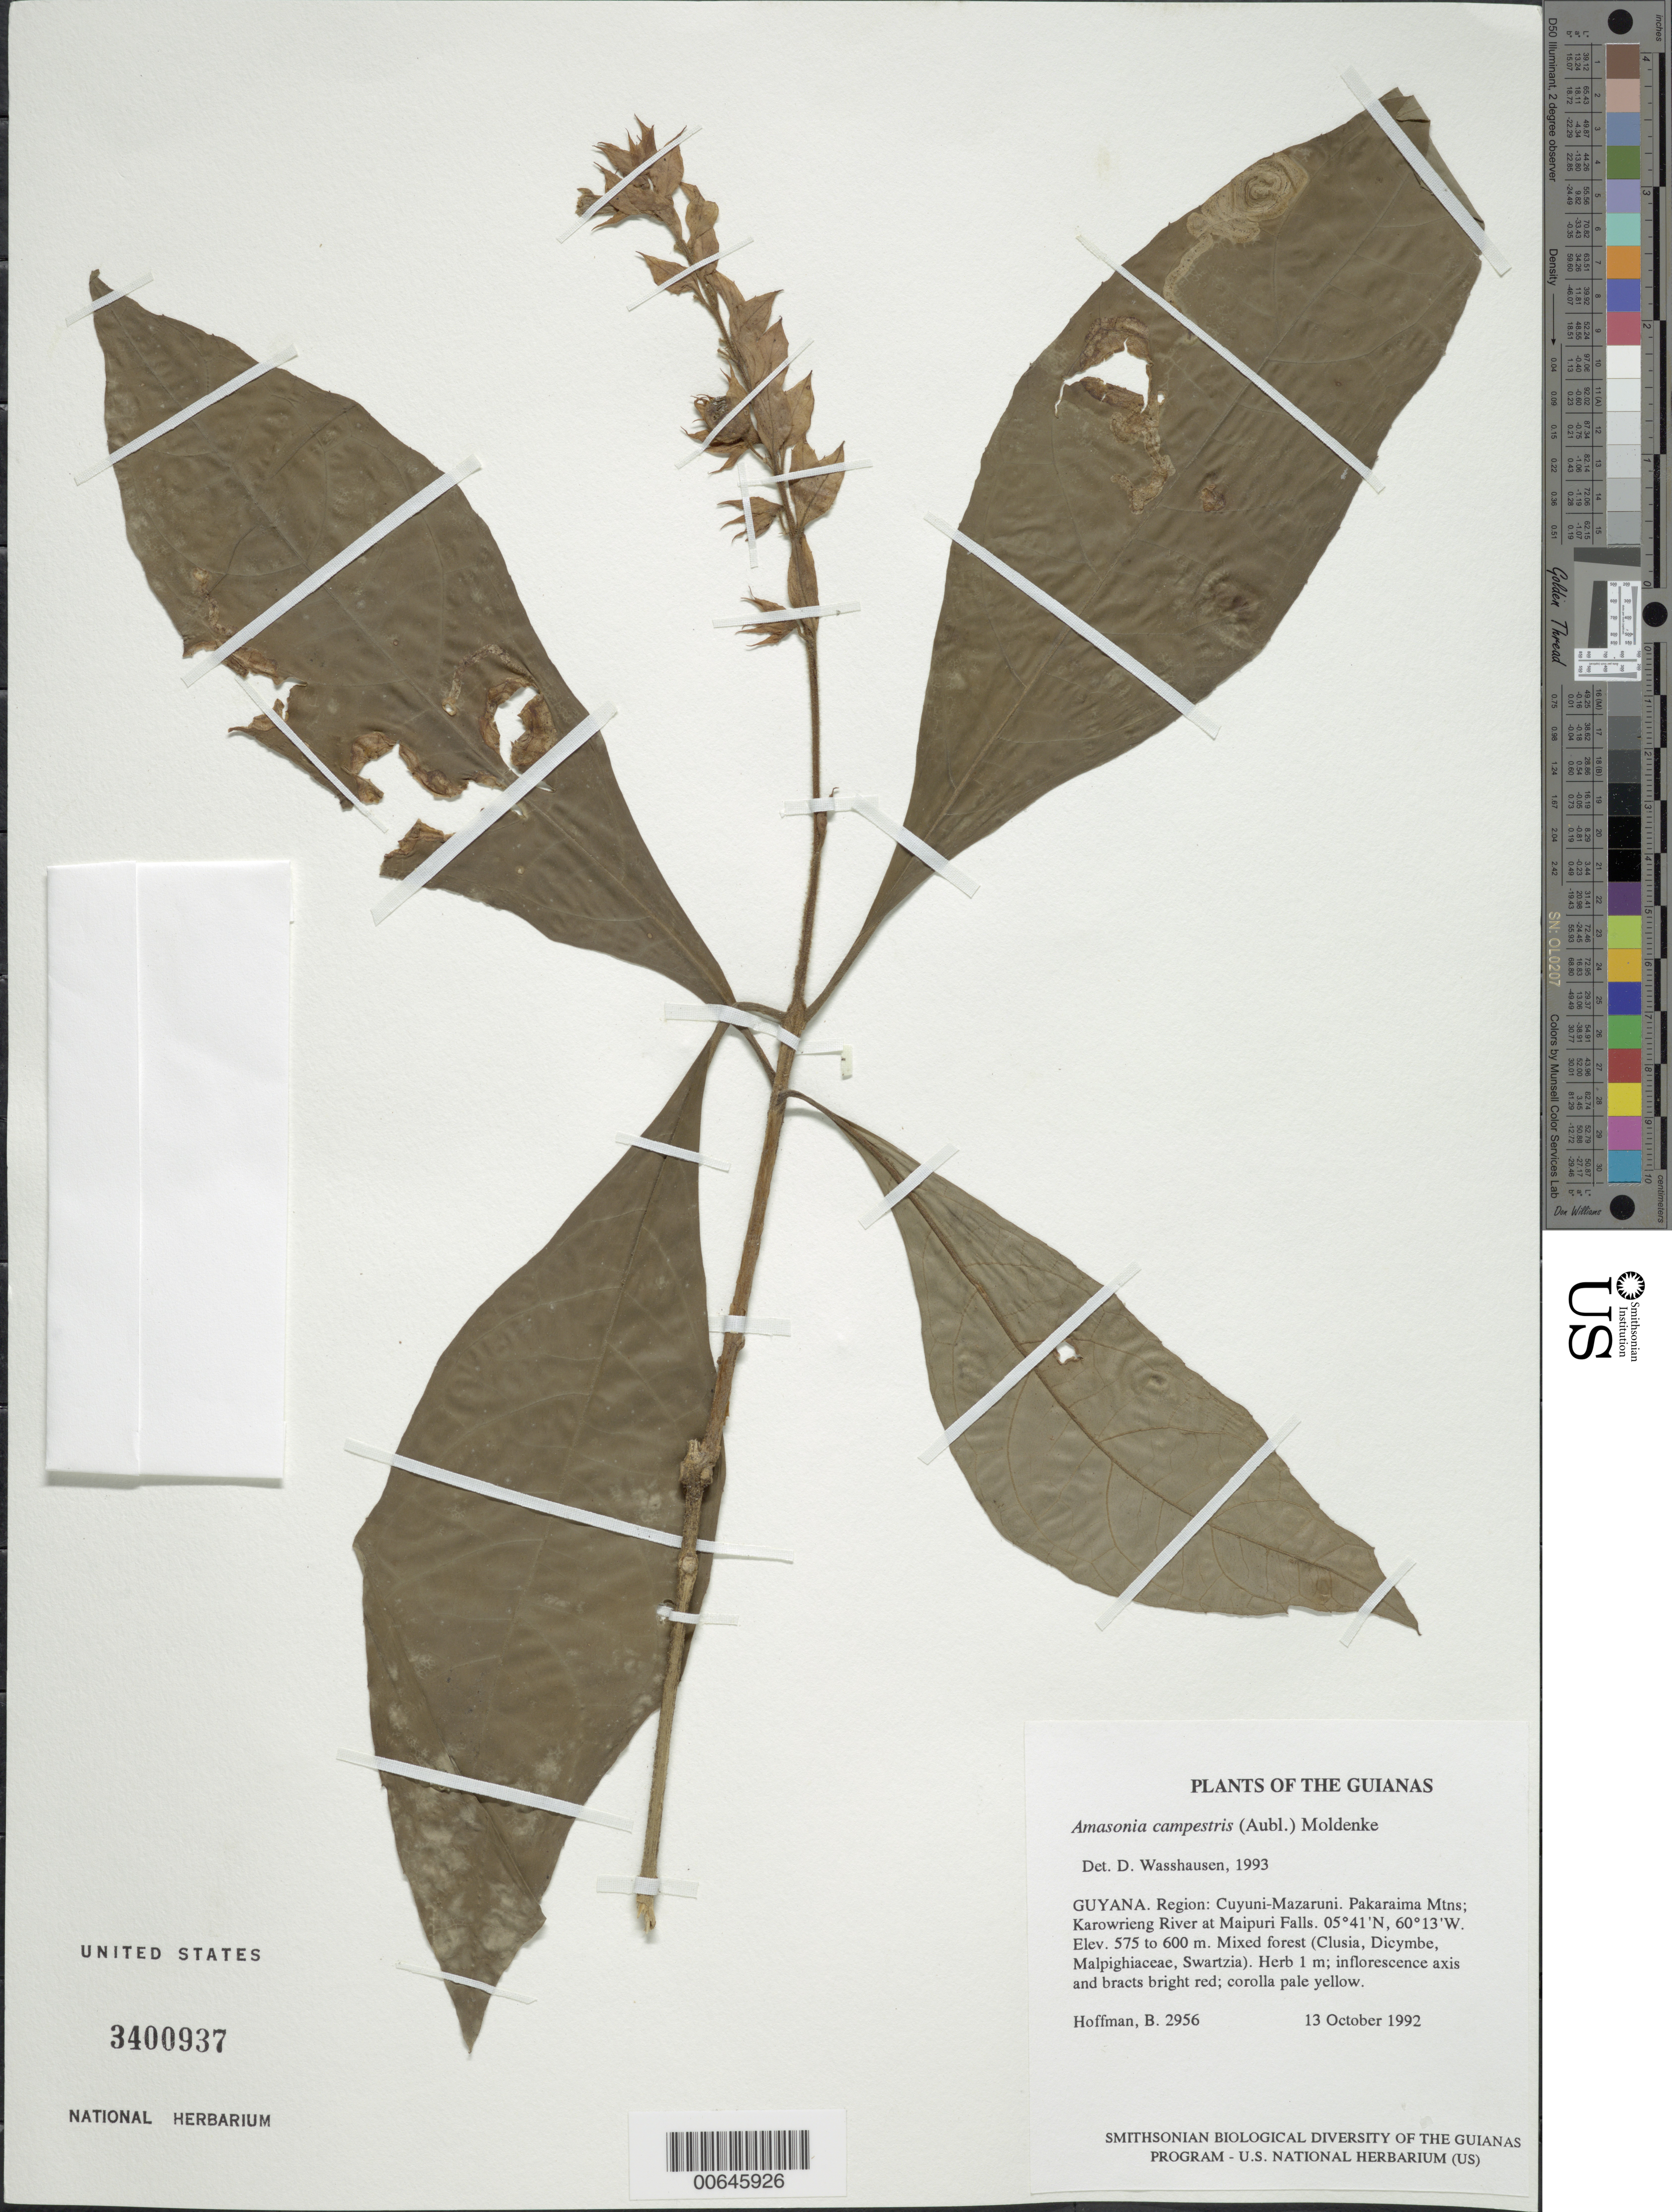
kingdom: Plantae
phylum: Tracheophyta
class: Magnoliopsida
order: Lamiales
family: Lamiaceae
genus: Amasonia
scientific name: Amasonia campestris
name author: (Aubl.) Moldenke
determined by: Wasshausen, Dieter C., (BOT), Smithsonian Institution - National Museum of Natural History (UNITED STATES)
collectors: B. Hoffman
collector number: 2956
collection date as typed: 13 October 1992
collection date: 1992-10-13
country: Guyana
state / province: Cuyuni-Mazaruni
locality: Pakaraima Mountains; Karowrieng River, at Maipuri Falls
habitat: Mixed forest (Clusia, Dicymbe, Malpighiaceae, Swartzia)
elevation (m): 575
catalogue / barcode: US 3400937